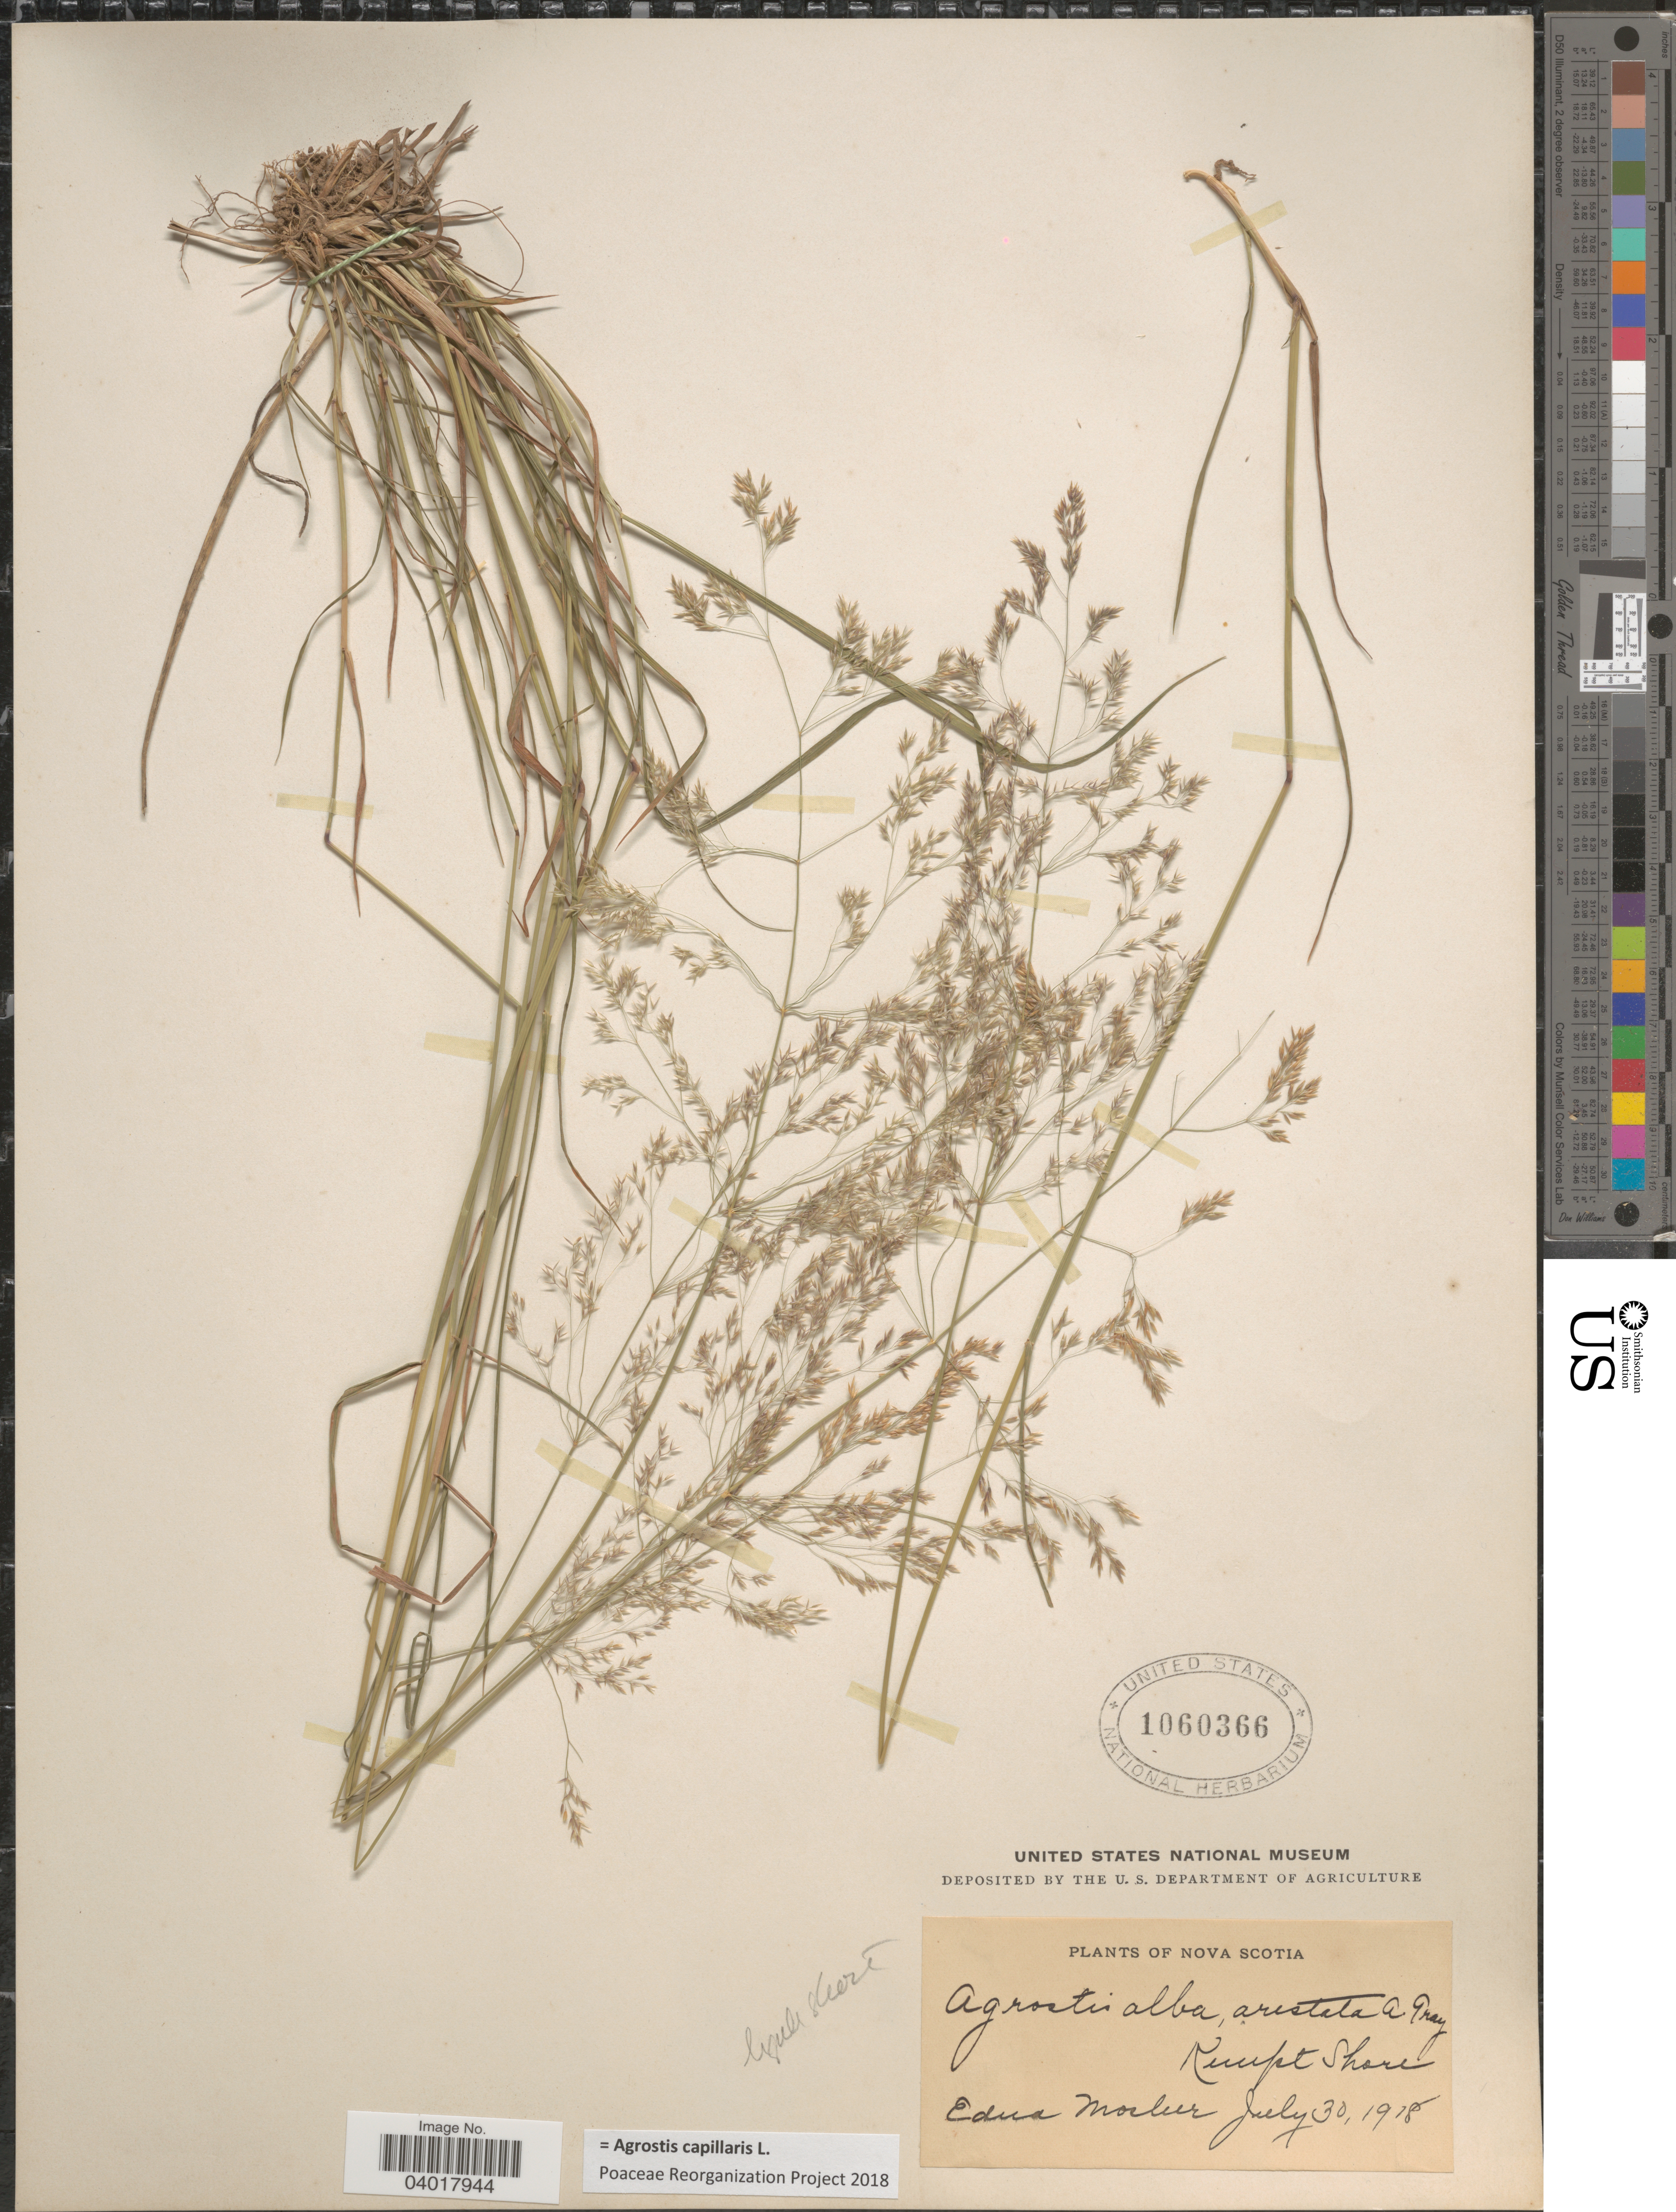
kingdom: Plantae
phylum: Tracheophyta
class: Liliopsida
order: Poales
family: Poaceae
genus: Agrostis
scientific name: Agrostis capillaris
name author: L.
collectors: E. Mosher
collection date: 1918-07-30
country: Canada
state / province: Nova Scotia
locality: Kempt Shore.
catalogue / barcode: US 1060366